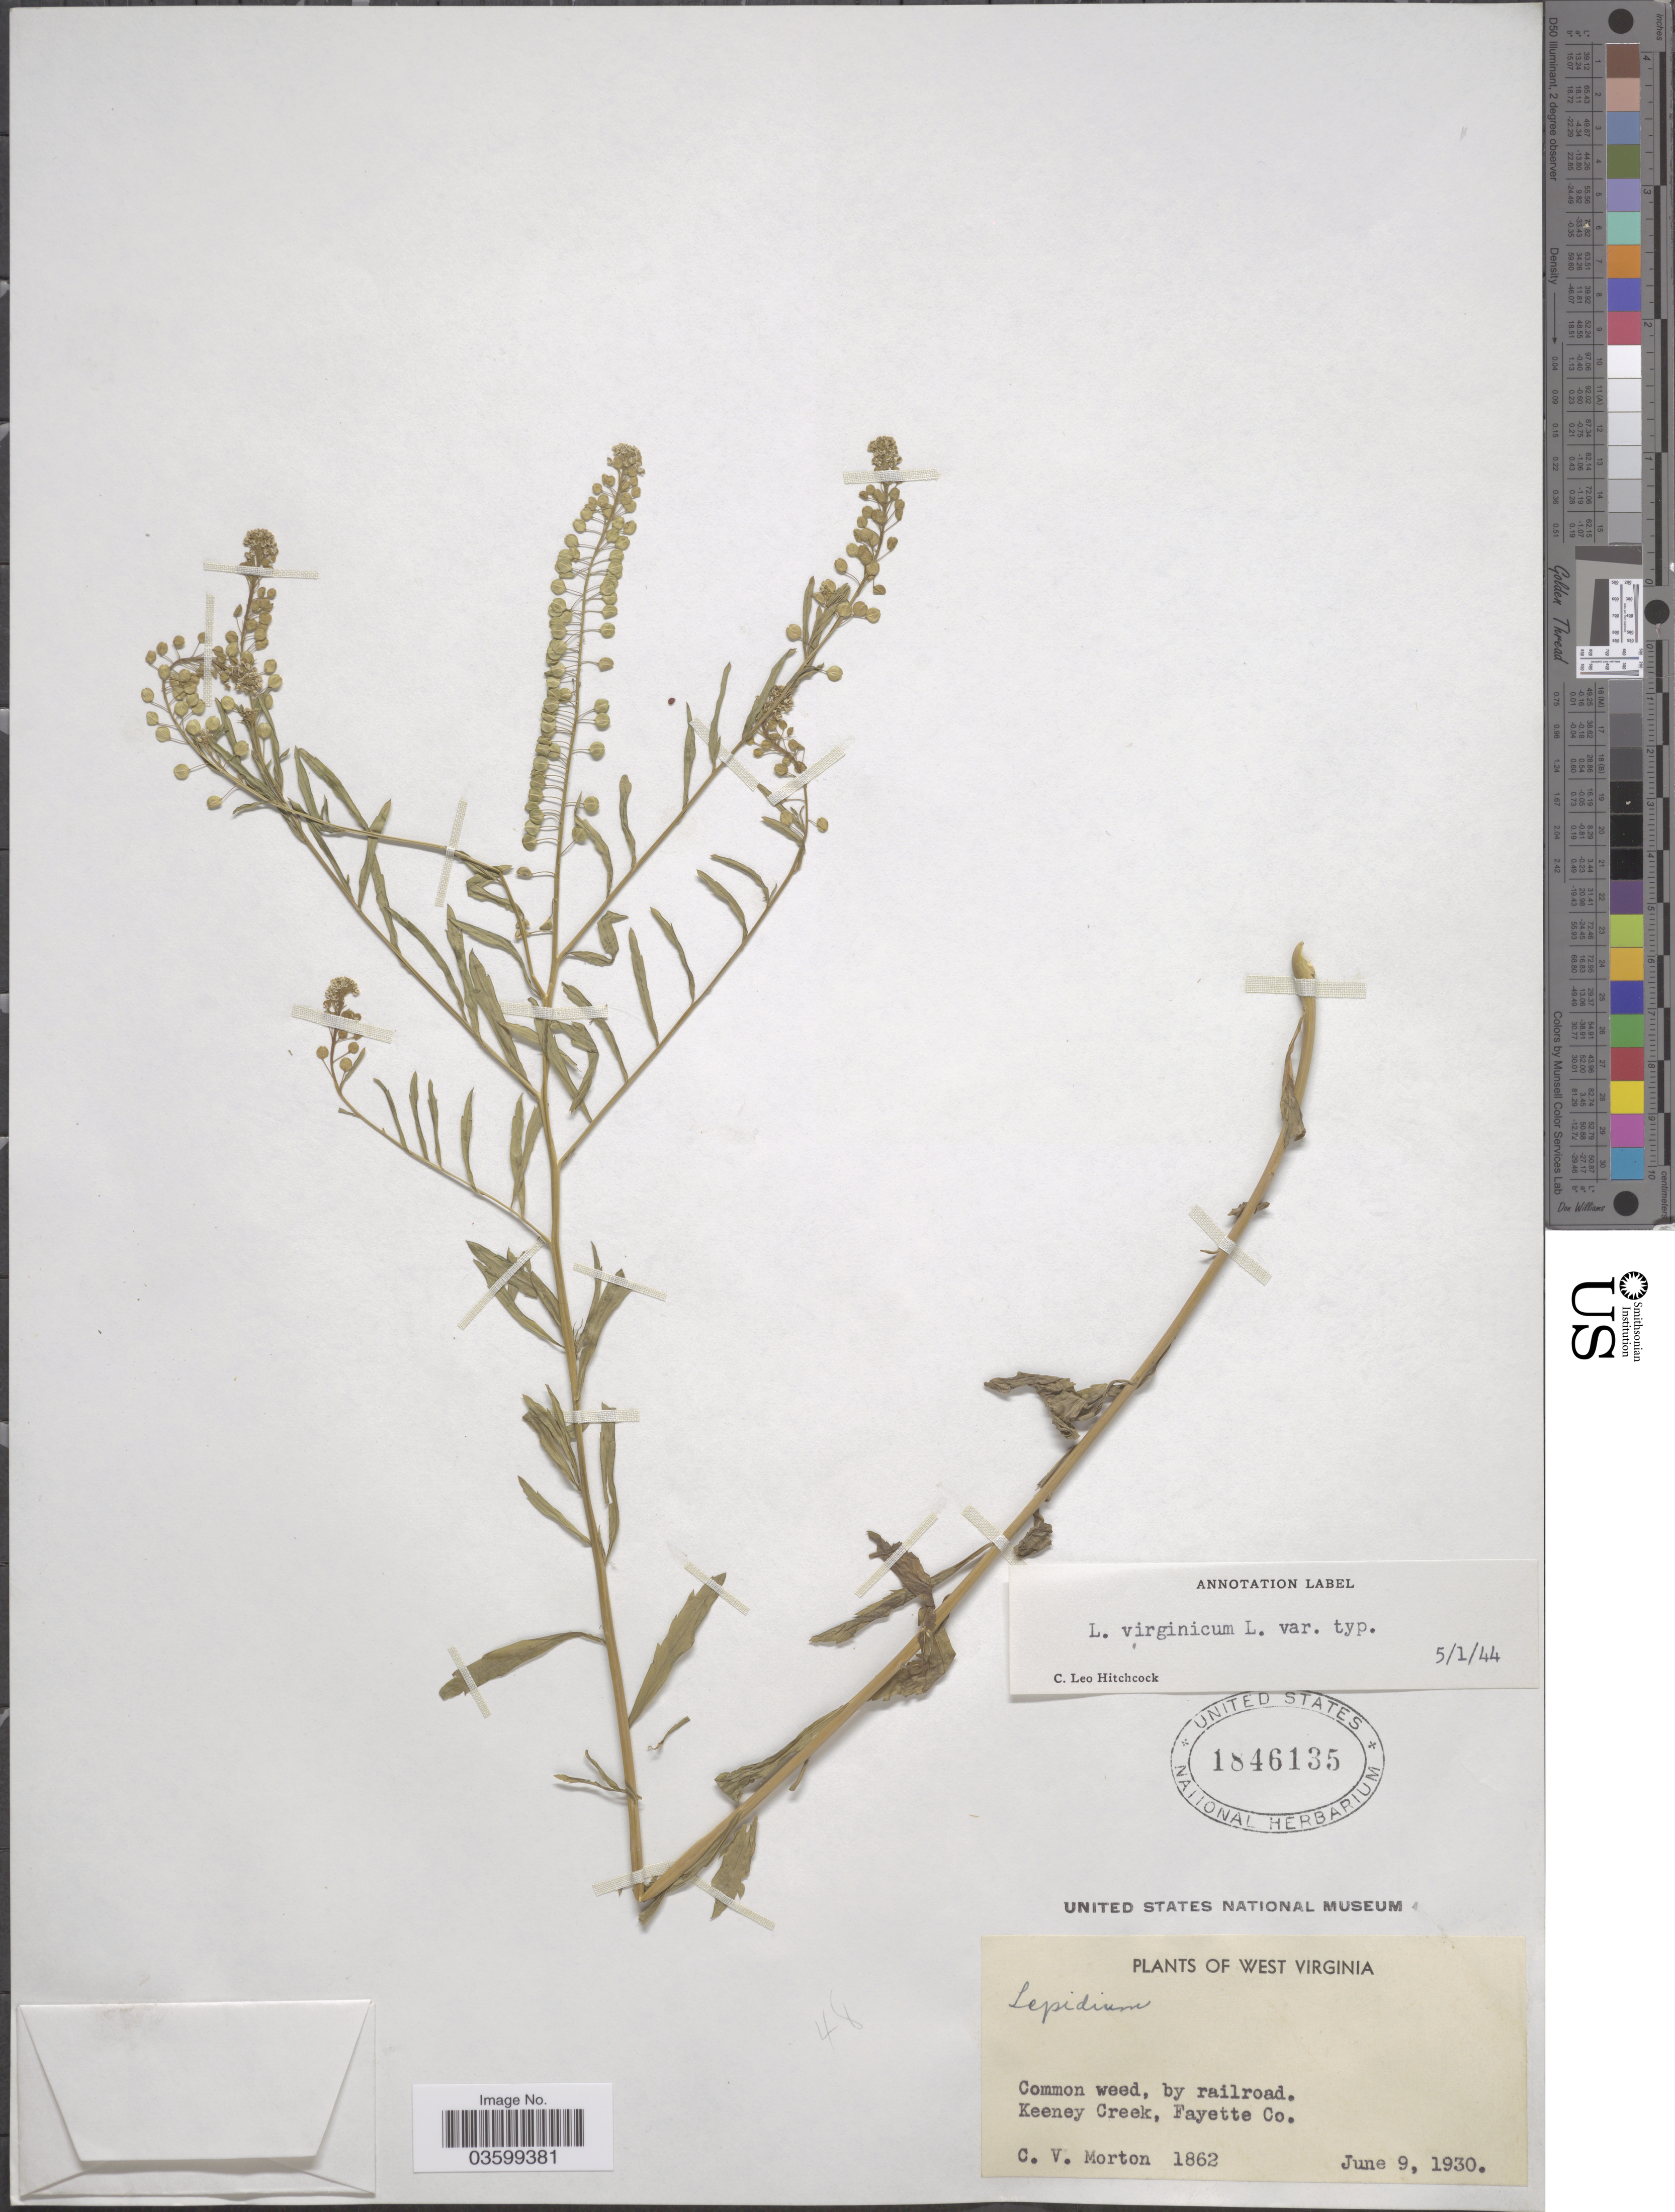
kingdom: Plantae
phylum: Tracheophyta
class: Magnoliopsida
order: Brassicales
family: Brassicaceae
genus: Lepidium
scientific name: Lepidium virginicum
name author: L.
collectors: C. V. Morton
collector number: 1862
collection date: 1930-06-09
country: United States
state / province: West Virginia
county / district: Fayette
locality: Keeney Creek, Fayette Co.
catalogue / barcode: US 1846135